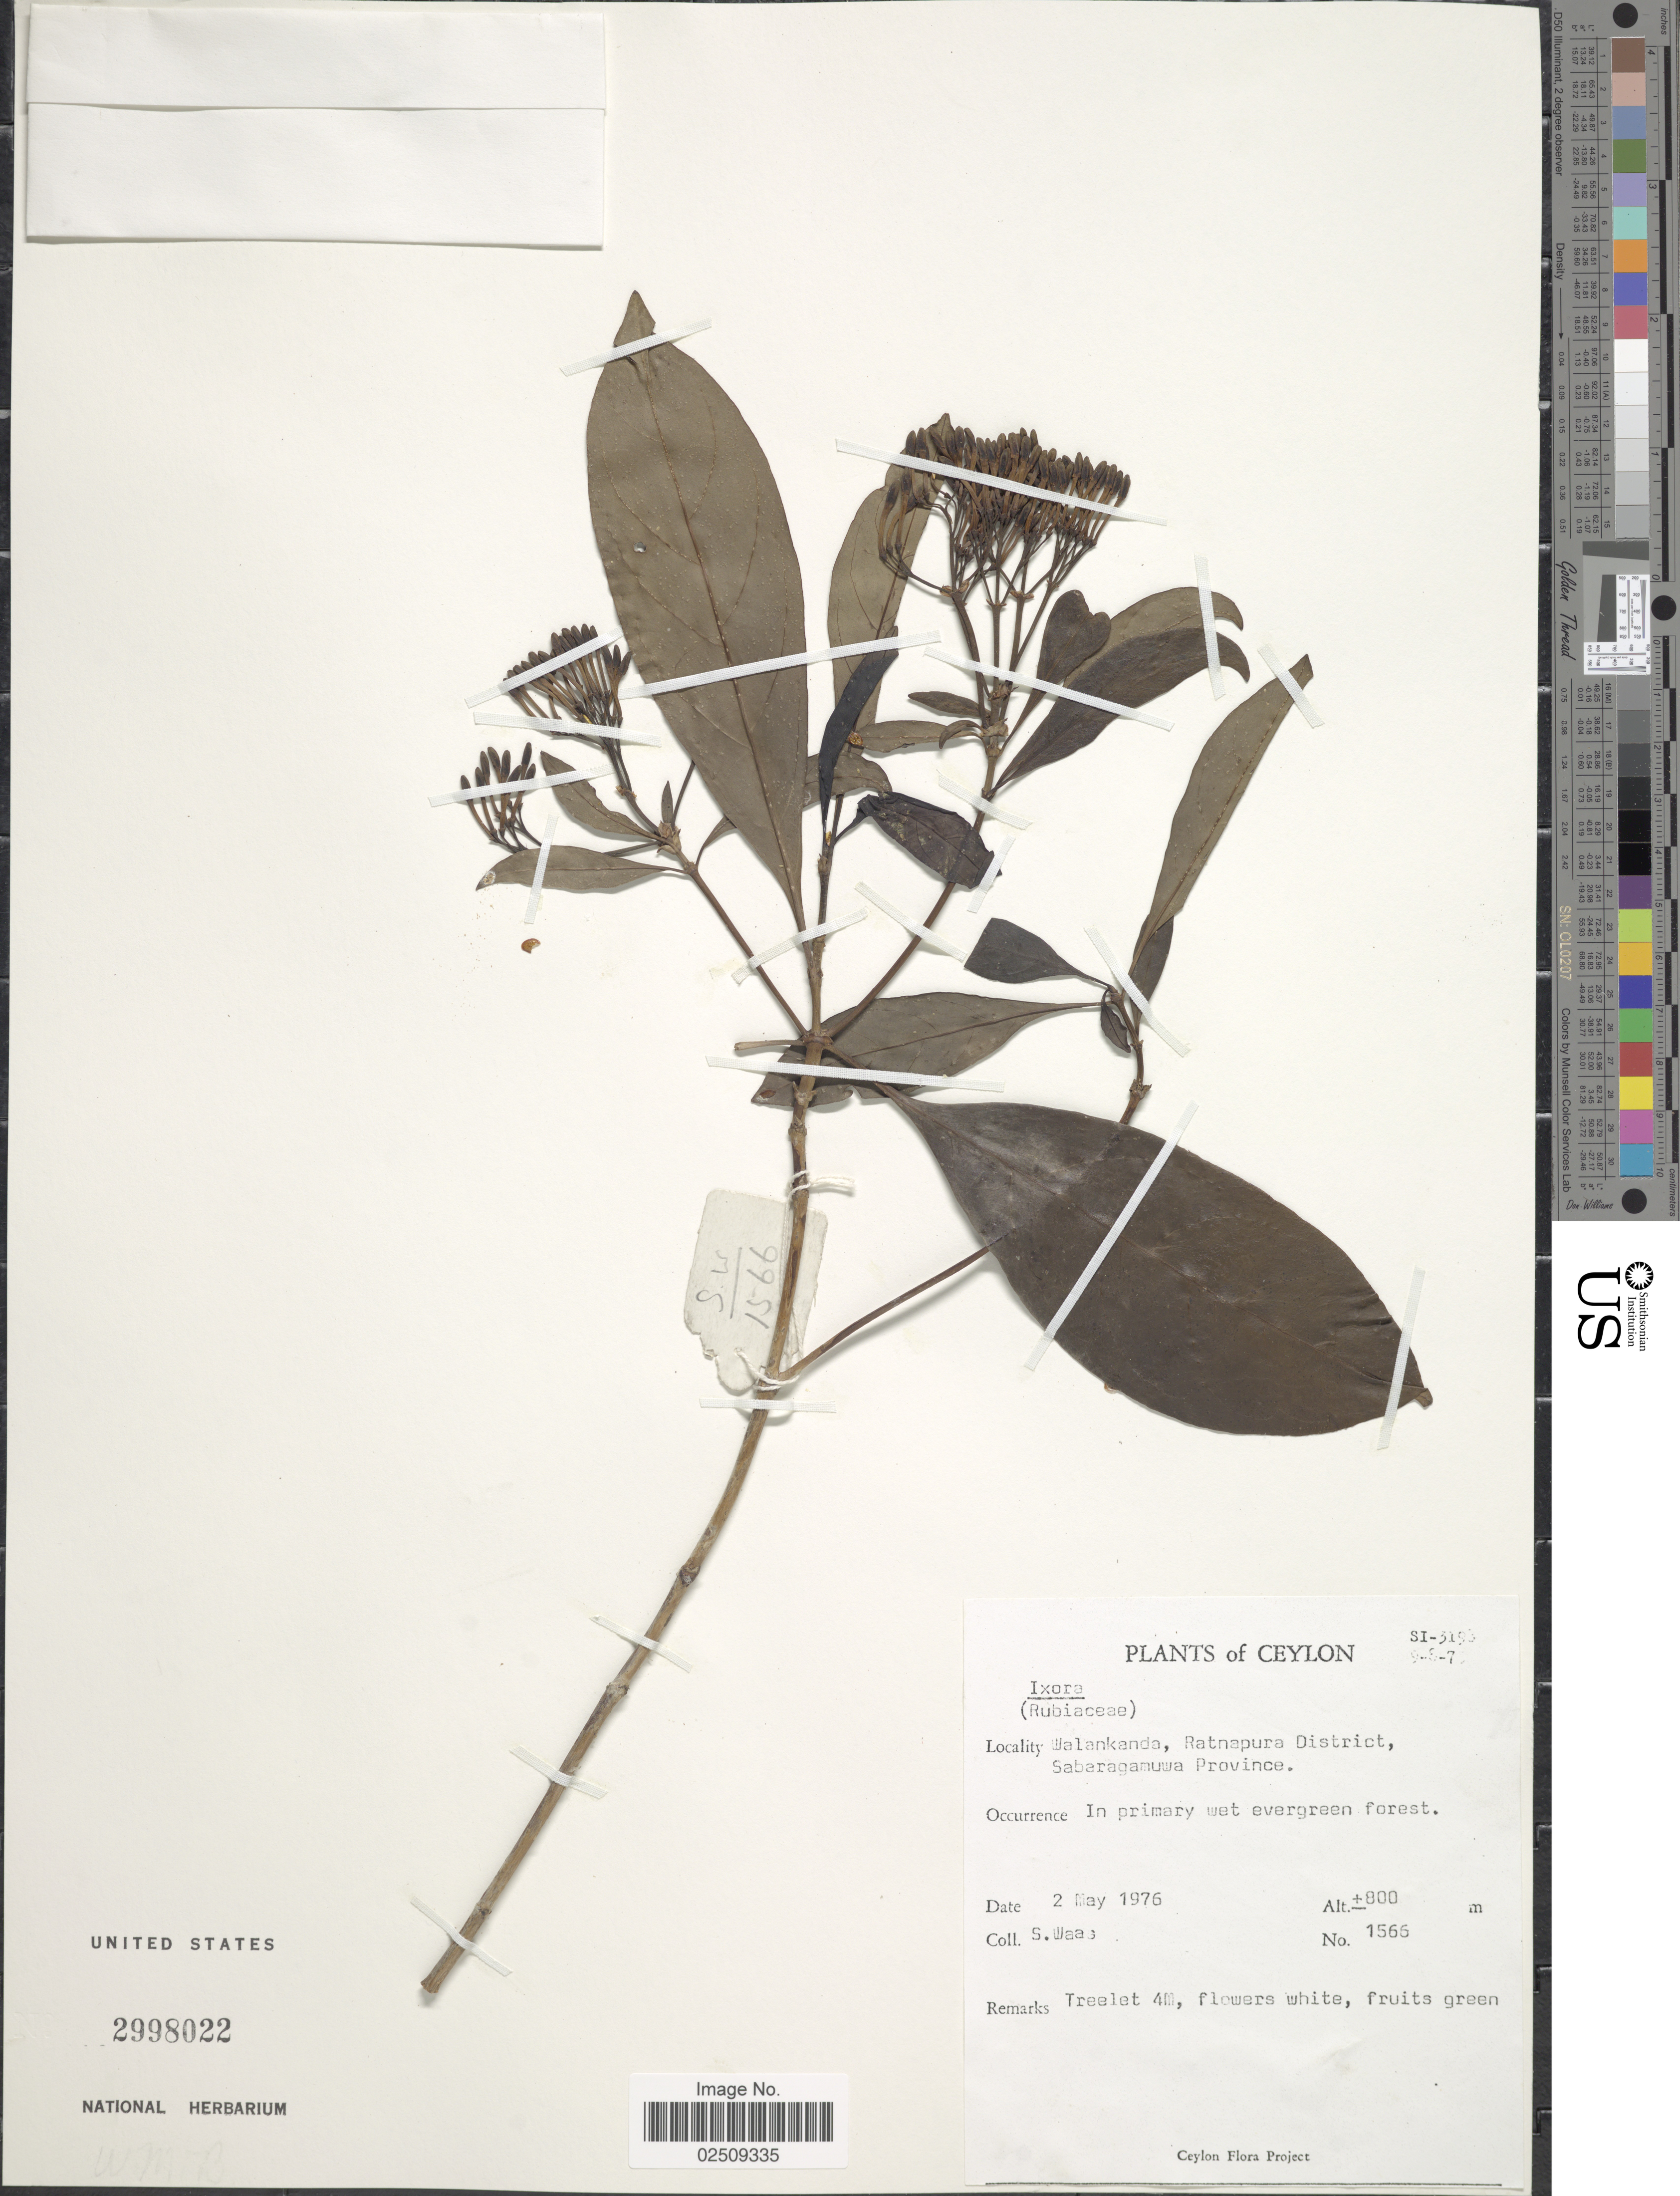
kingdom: Plantae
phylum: Tracheophyta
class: Magnoliopsida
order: Gentianales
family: Rubiaceae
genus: Ixora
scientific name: Ixora sp.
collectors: S. Waas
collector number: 1566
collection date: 1976-05-02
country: Sri Lanka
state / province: Sabaragamuwa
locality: Ceylon. Walankanda, Ratnapura District.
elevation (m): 800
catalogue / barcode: US 2998022